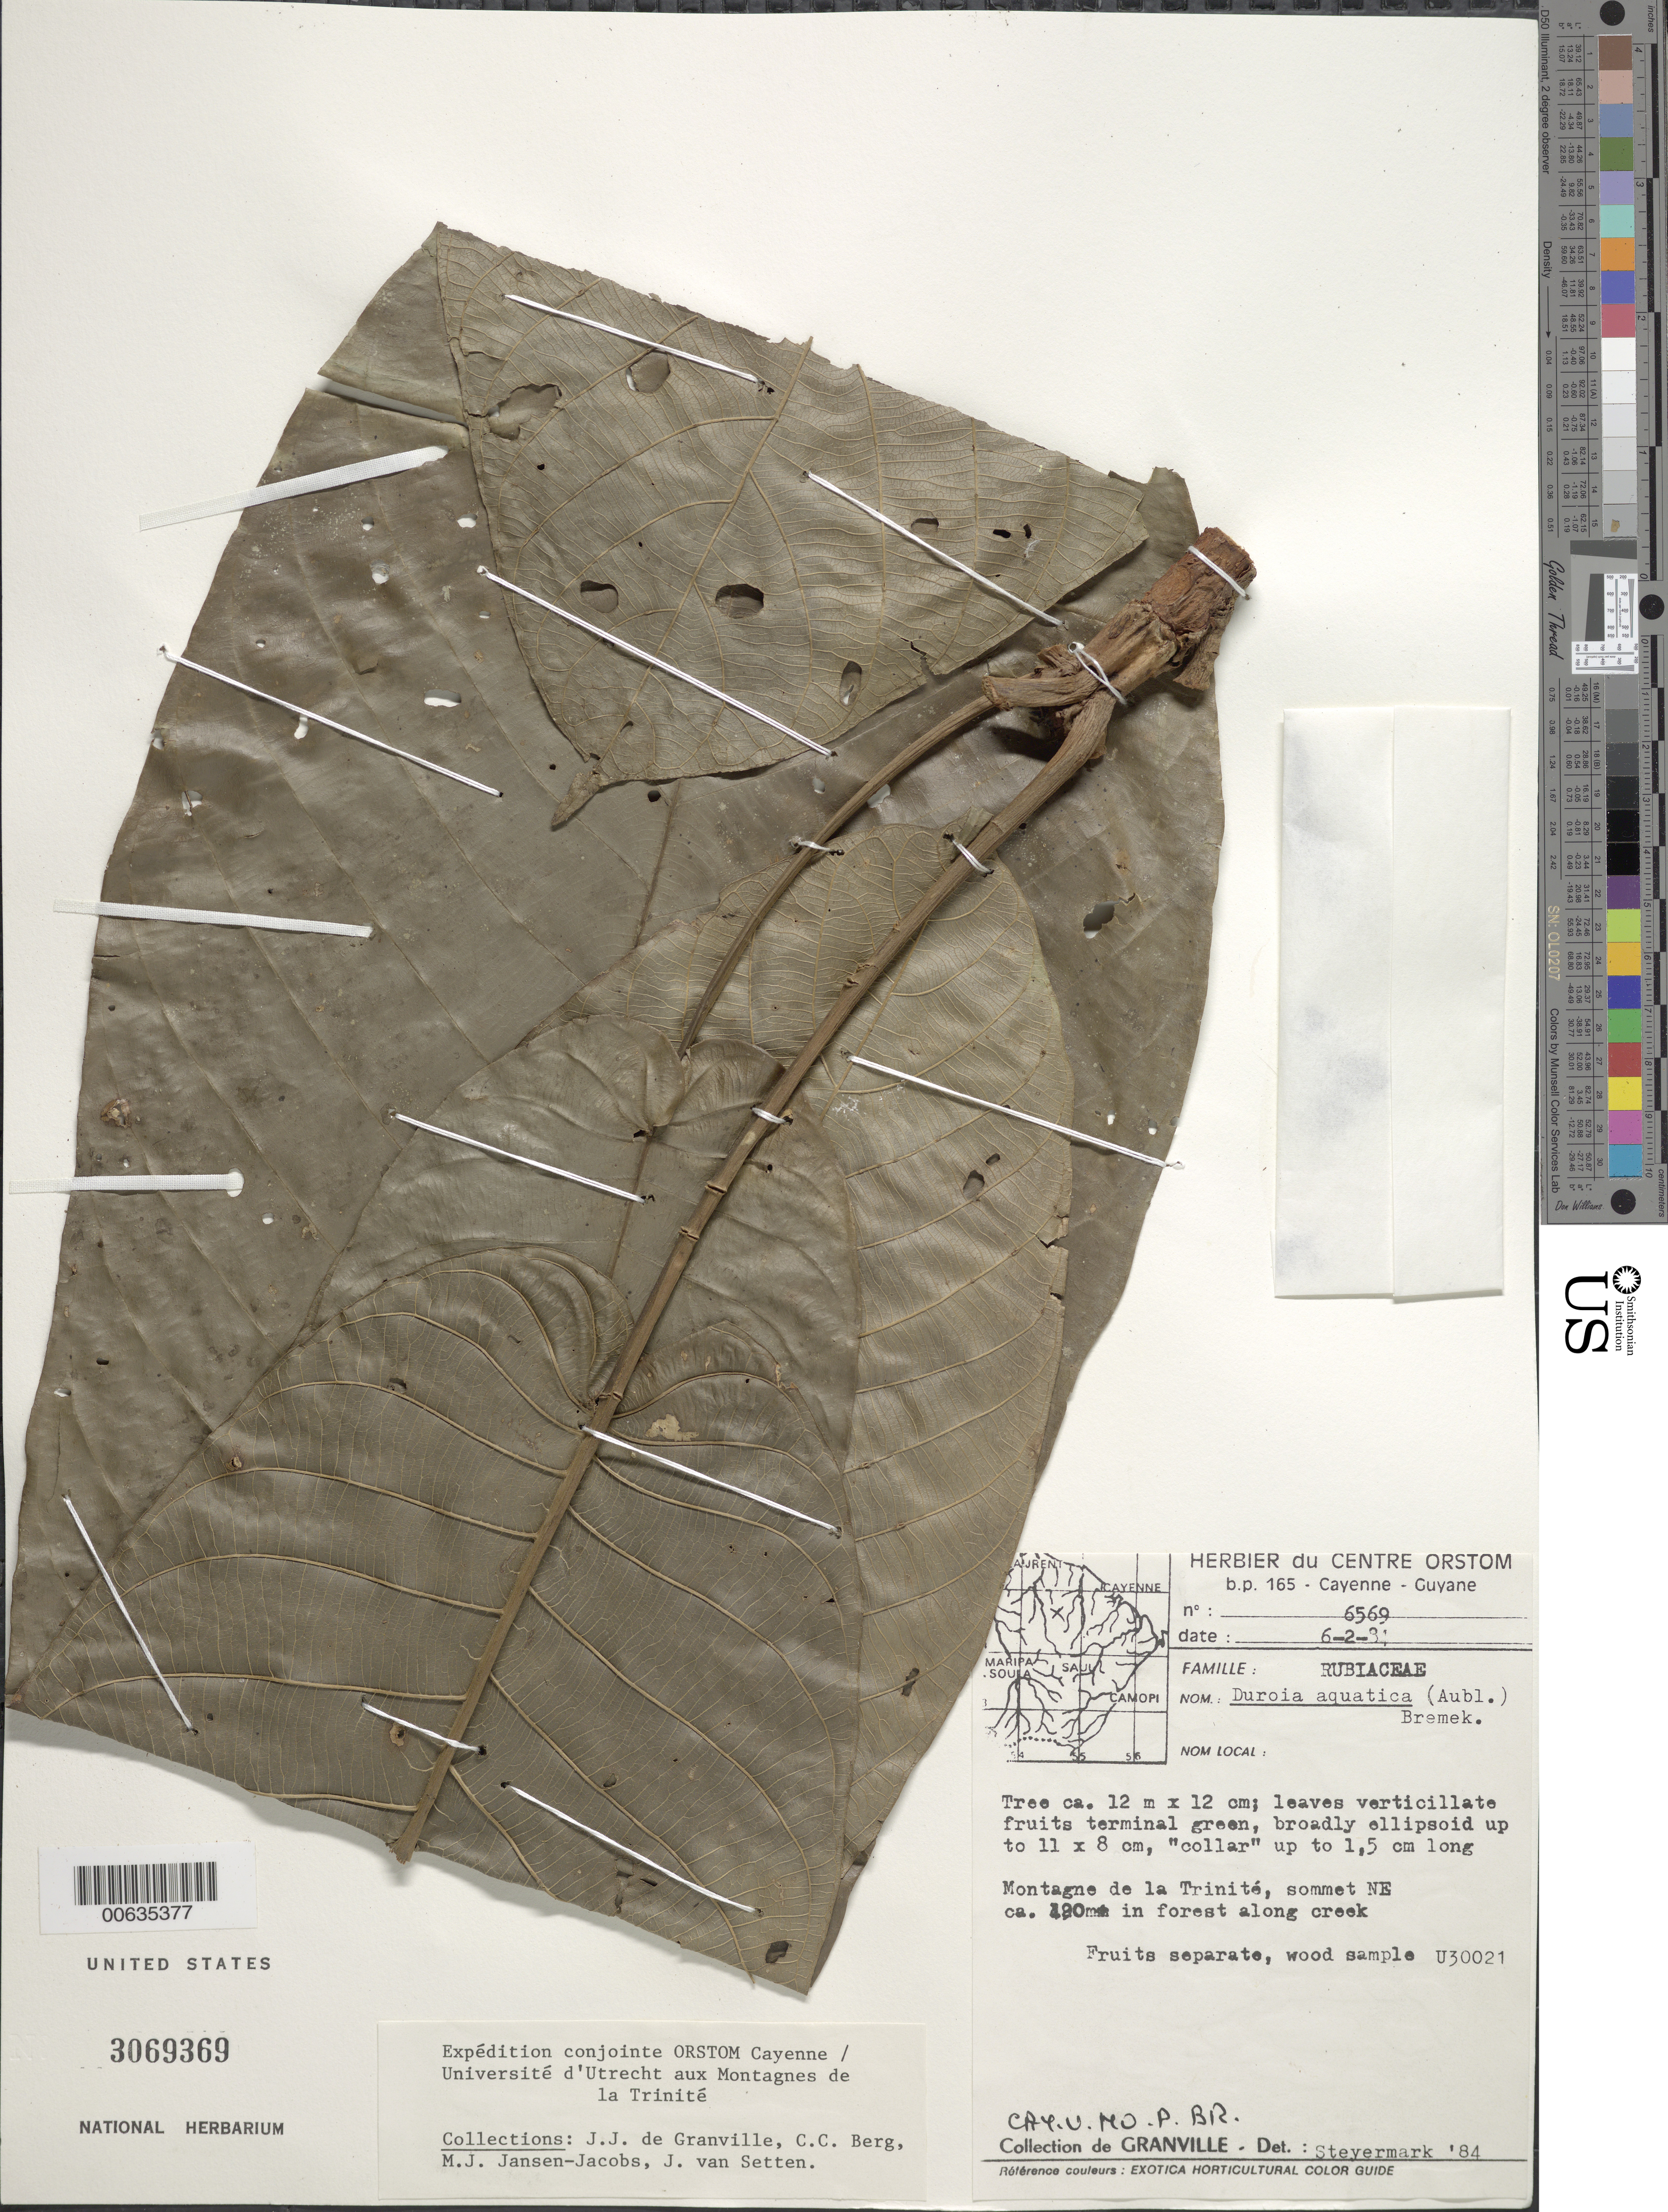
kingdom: Plantae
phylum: Tracheophyta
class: Magnoliopsida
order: Gentianales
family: Rubiaceae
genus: Duroia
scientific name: Duroia aquatica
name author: (Aubl.) Bremek.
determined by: Steyermark, Julian A., (VEN)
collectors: J.-J. de Granville, C. C. Berg, M. J. Jansen-Jacobs & J. van Setten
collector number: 6569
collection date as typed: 6-Feb-84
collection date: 1984-02-06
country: French Guiana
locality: Montagnes de la Trinité, sommet NE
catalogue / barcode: US 3069369